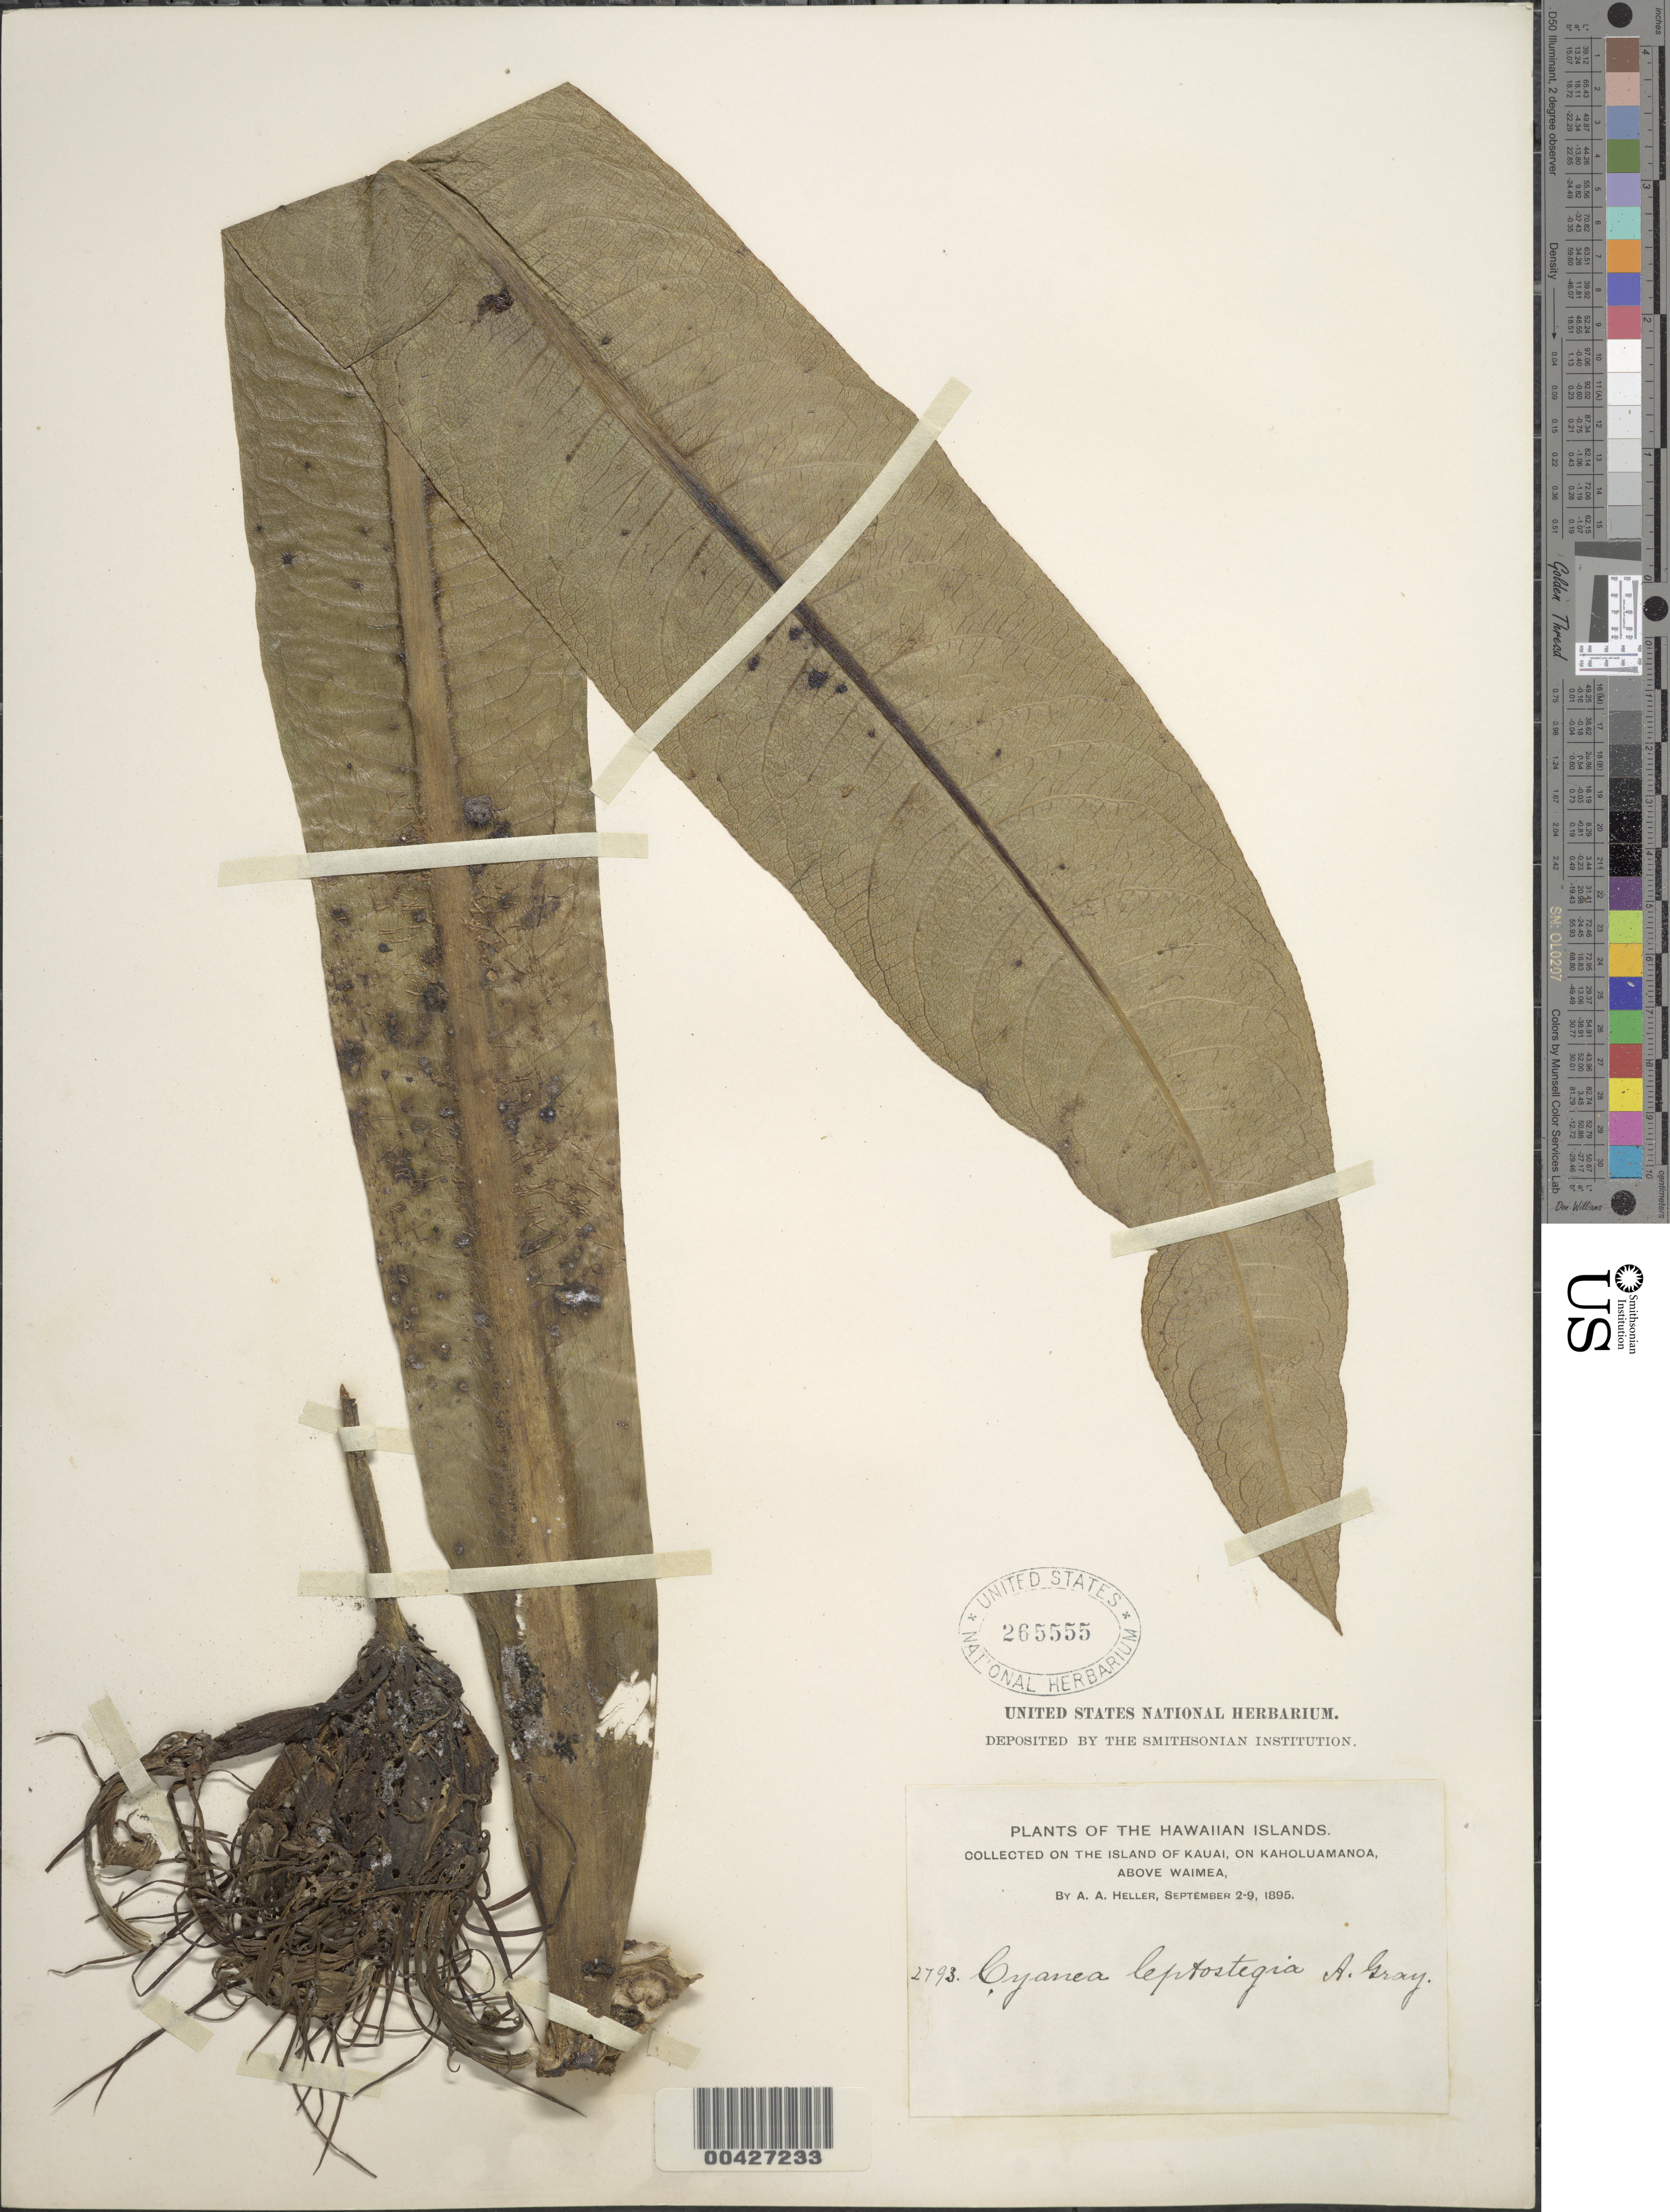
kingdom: Plantae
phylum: Tracheophyta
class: Magnoliopsida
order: Asterales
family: Campanulaceae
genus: Cyanea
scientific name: Cyanea leptostegia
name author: A. Gray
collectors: A. A. Heller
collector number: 2793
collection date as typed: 2 Sep 1895 to 9 Sep 1895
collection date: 1895-09-02/1895-09-09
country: United States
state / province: Hawaii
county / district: Kauai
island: Kaua'i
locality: Kaholuamano, above Waimea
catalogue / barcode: US 265555